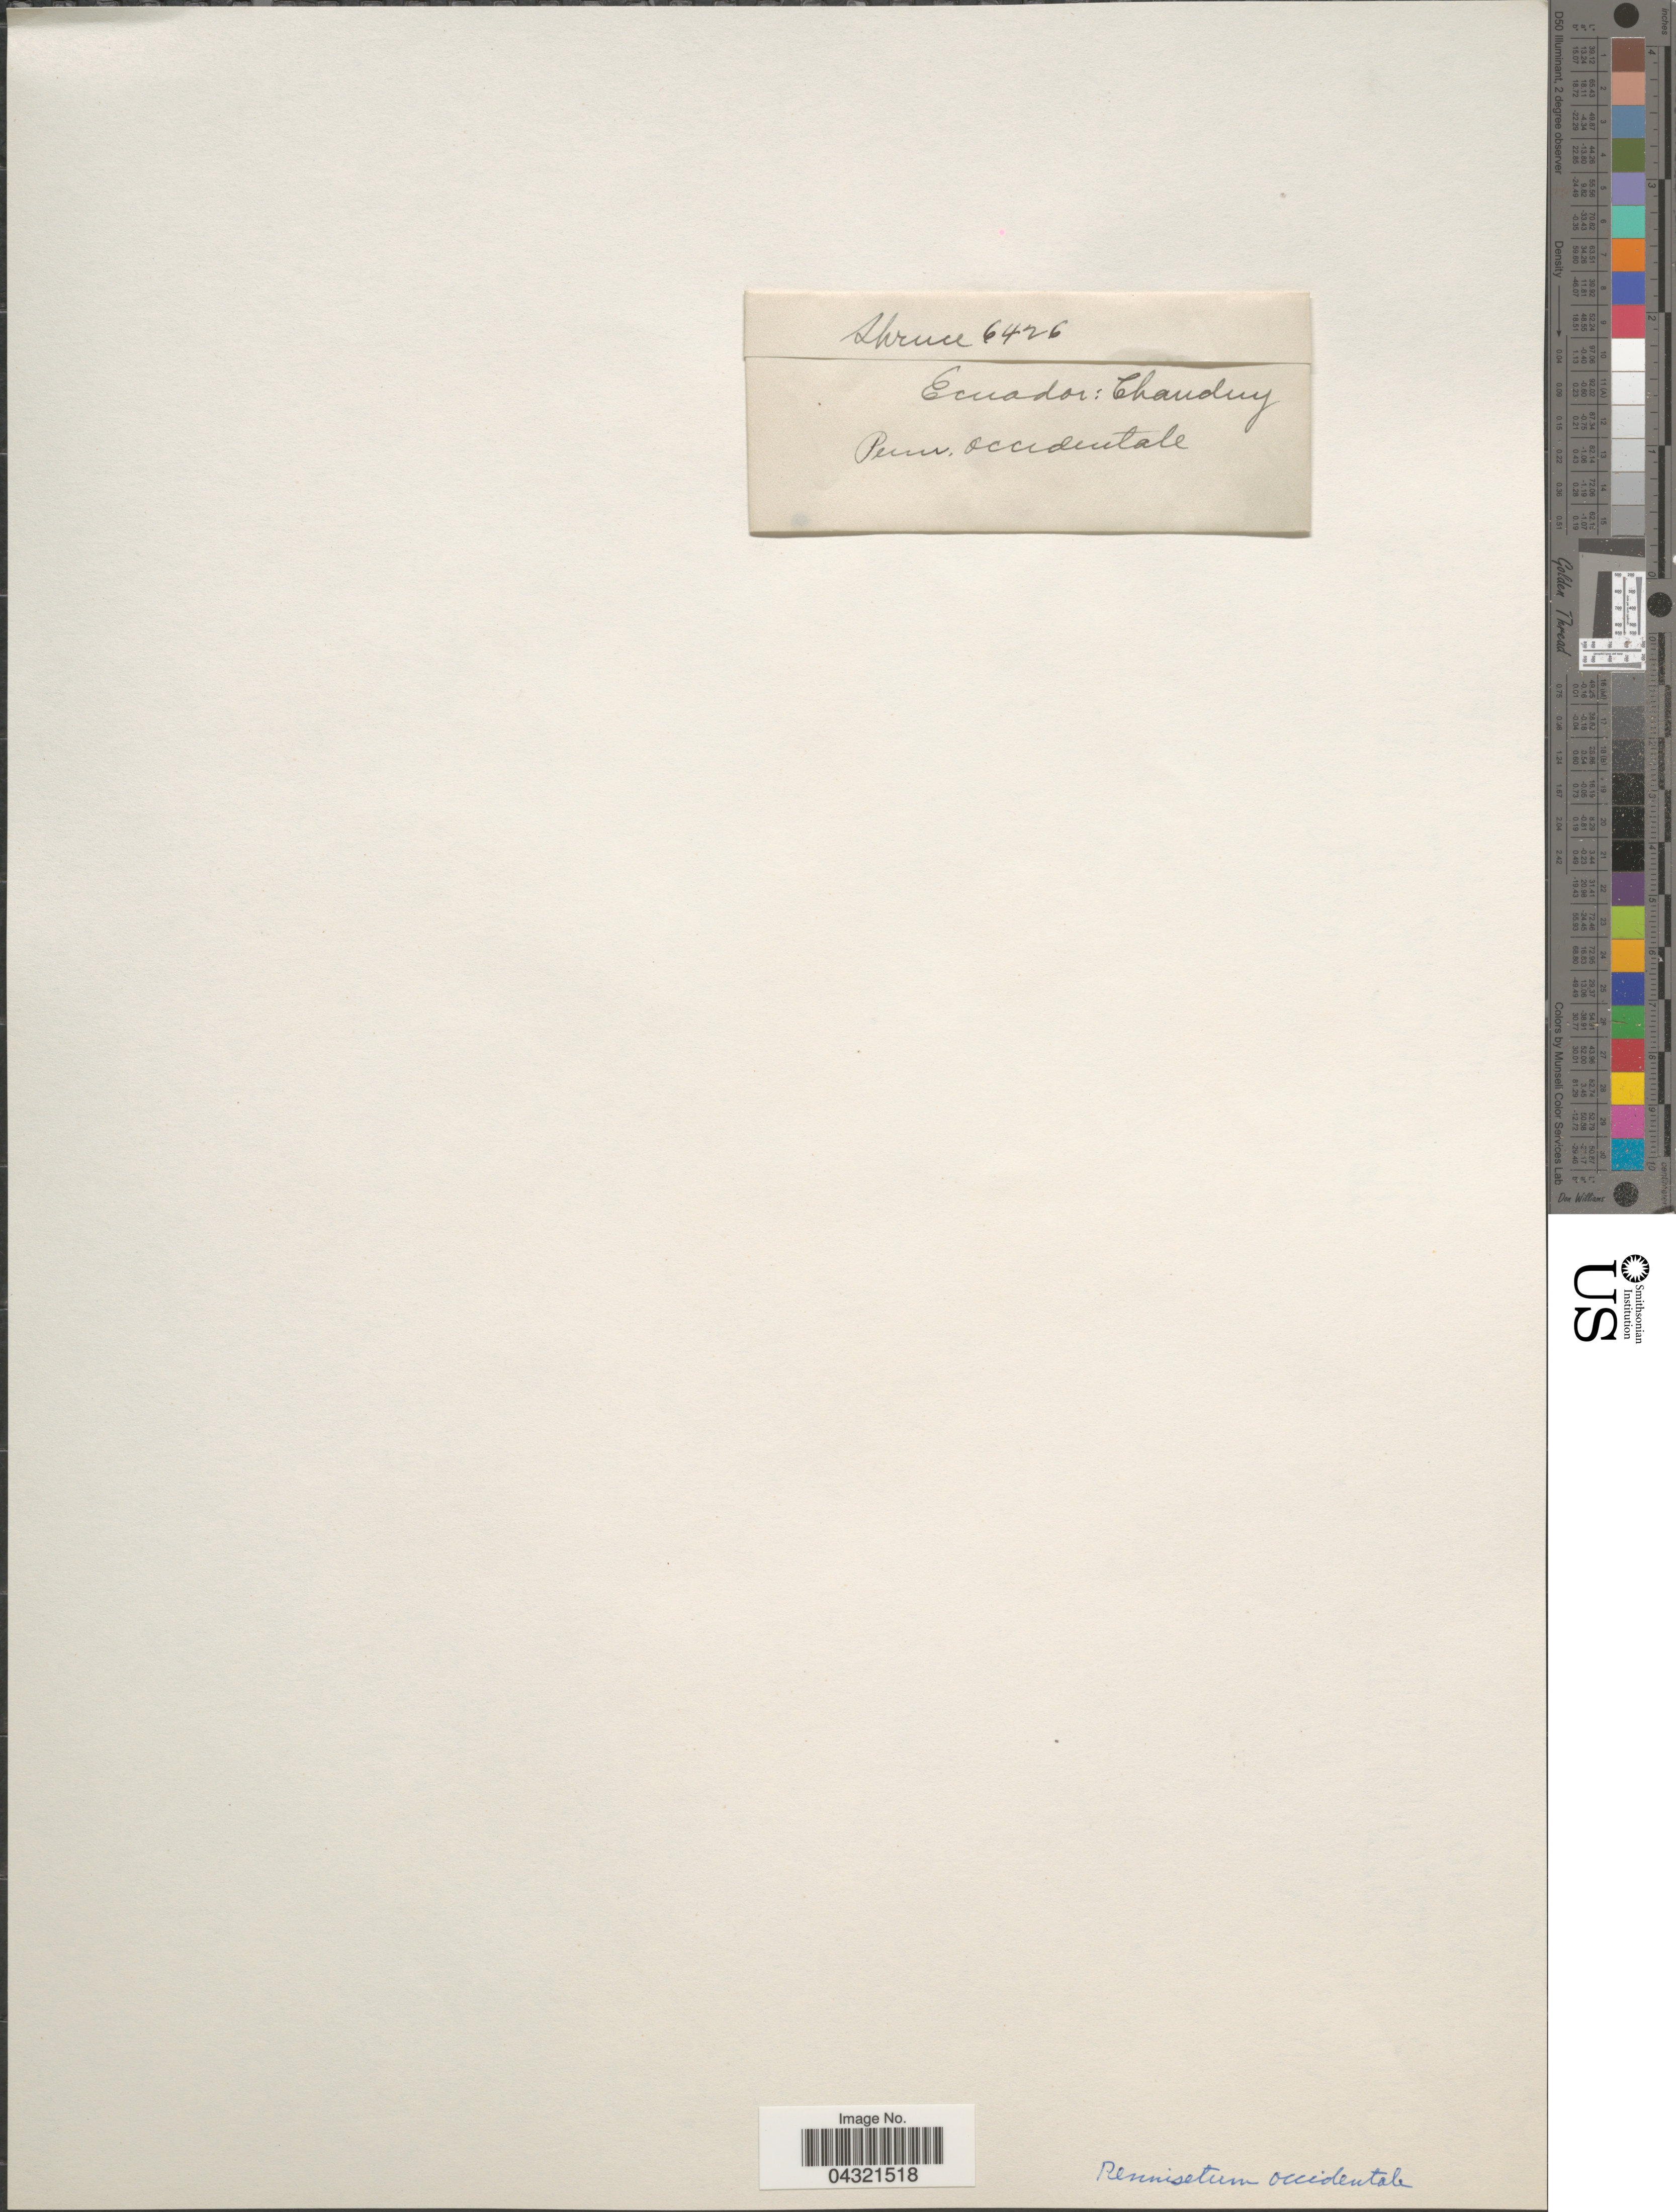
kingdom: Plantae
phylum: Tracheophyta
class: Liliopsida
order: Poales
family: Poaceae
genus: Cenchrus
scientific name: Cenchrus occidentalis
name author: (Chase) Morrone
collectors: -. Spruce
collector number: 6426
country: Ecuador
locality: Chanduy. Perm. occidentale.